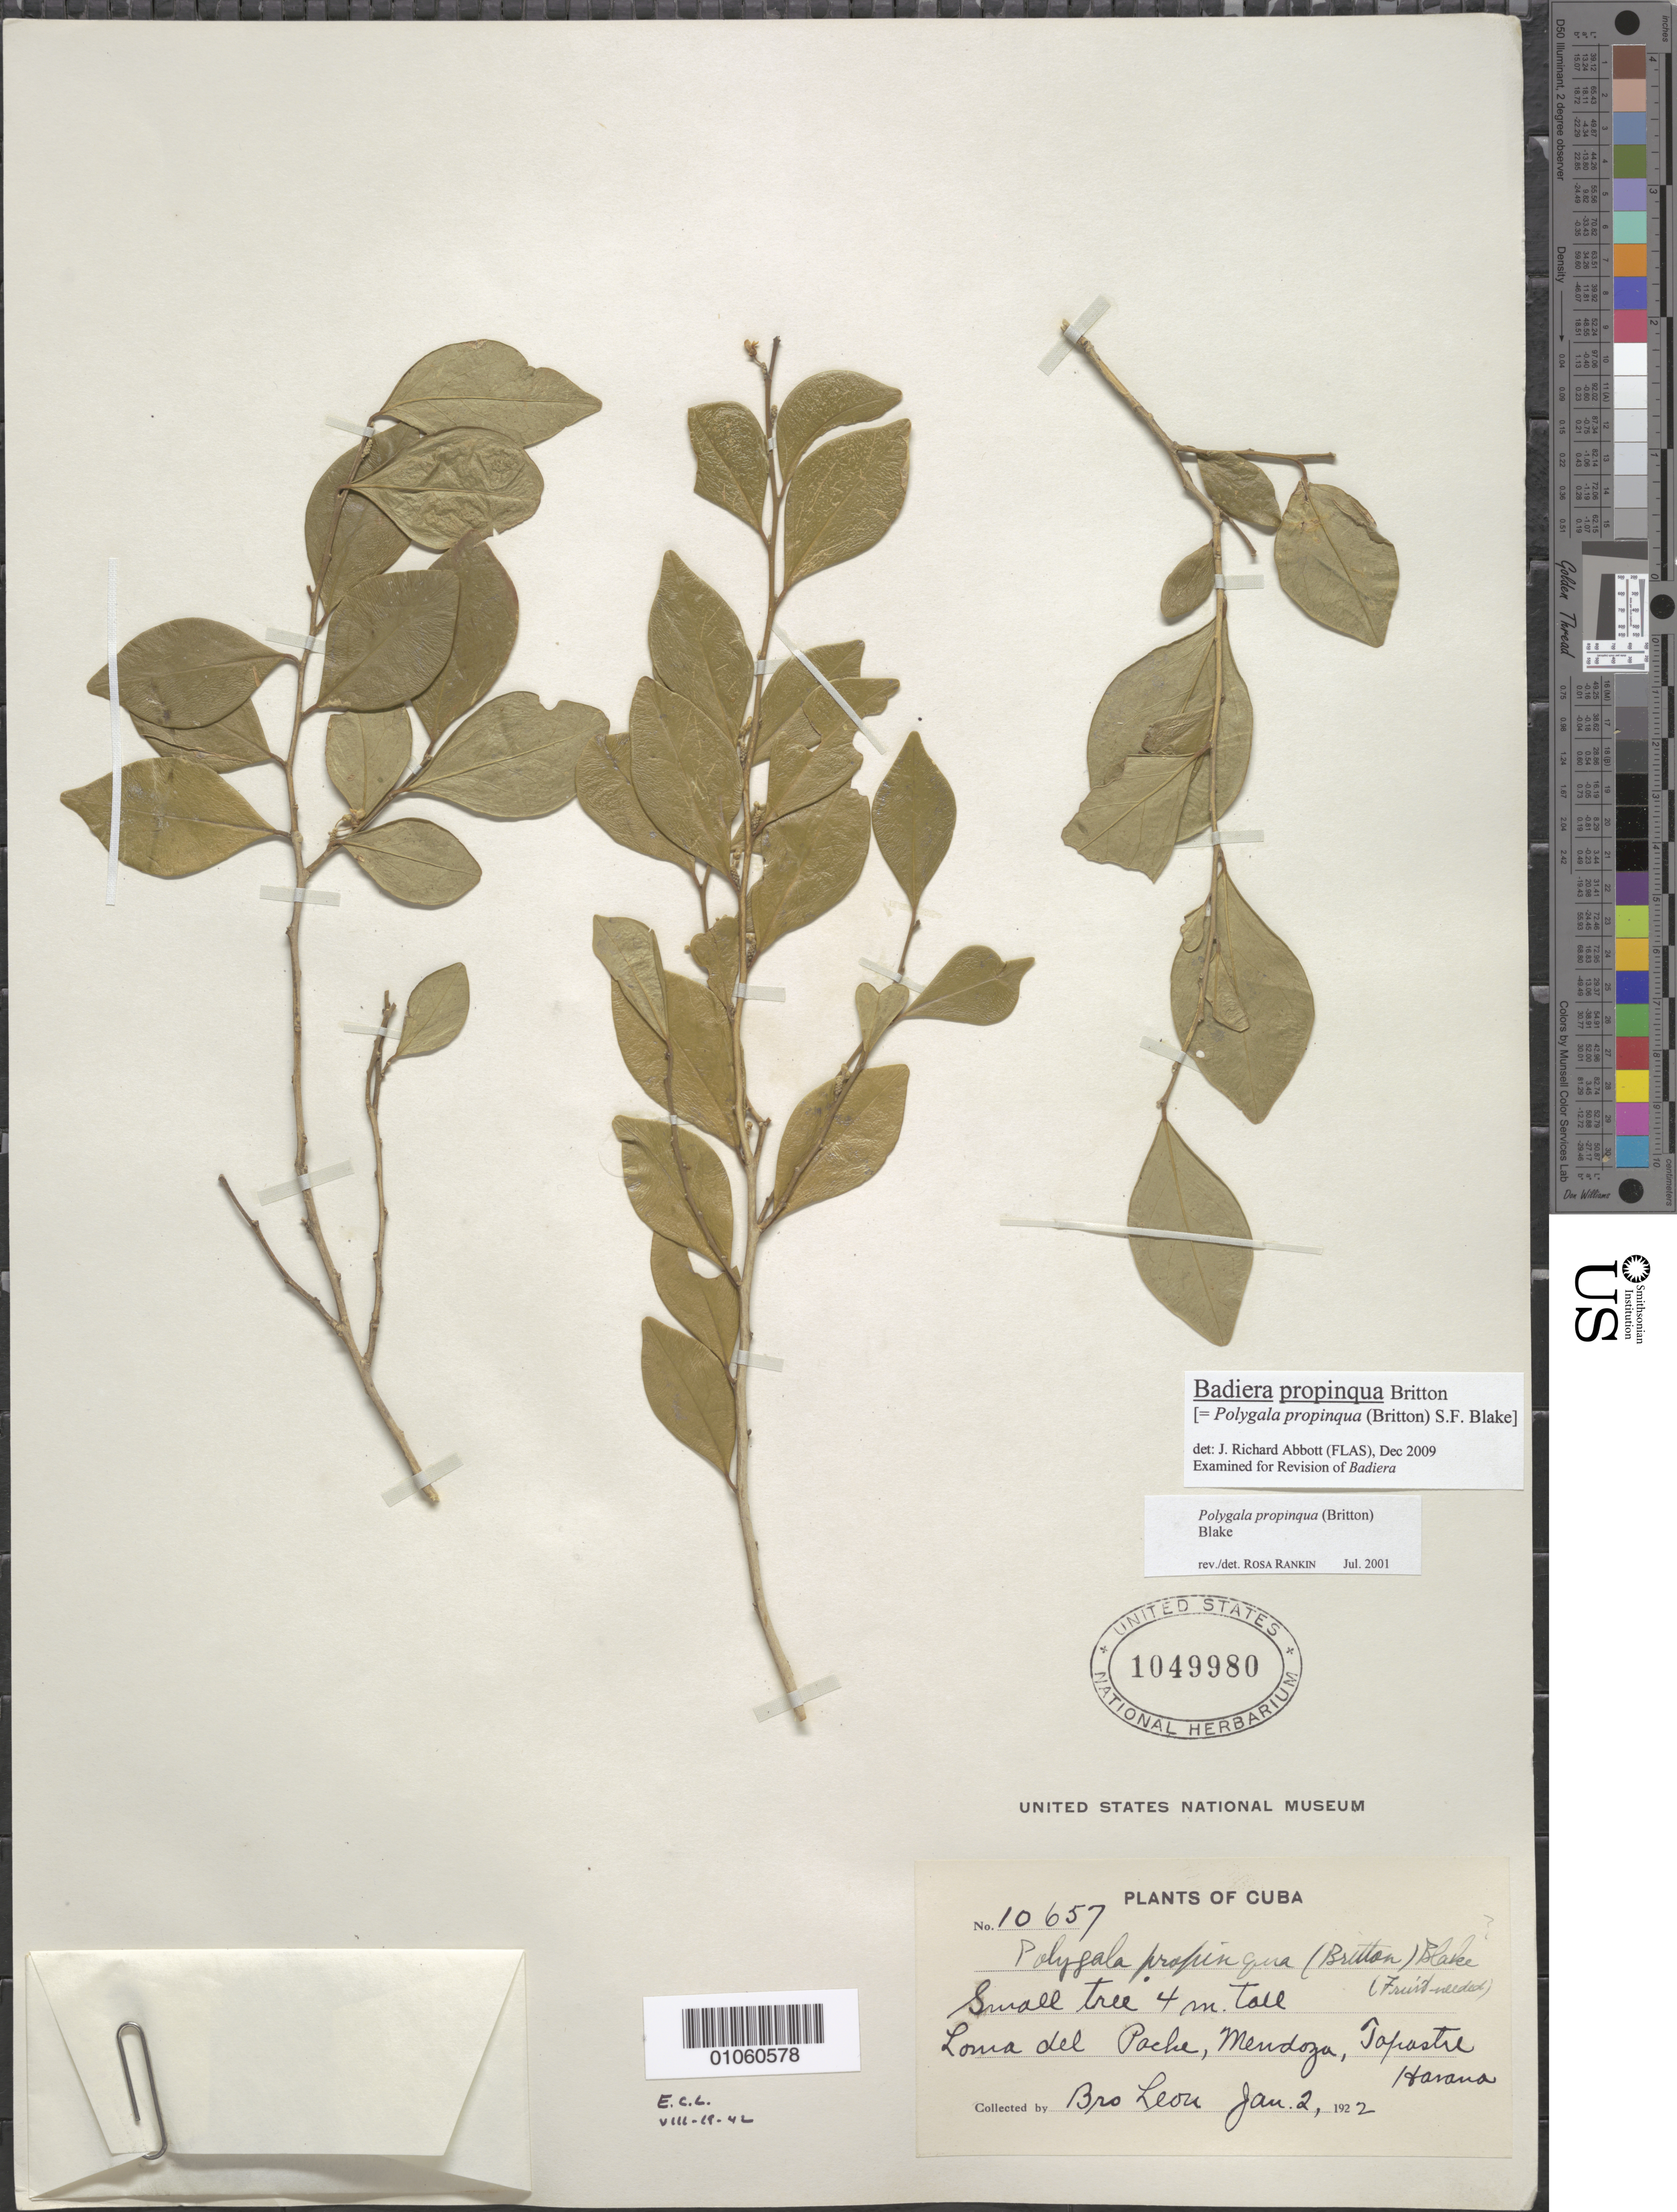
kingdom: Plantae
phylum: Tracheophyta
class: Magnoliopsida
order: Fabales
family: Polygalaceae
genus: Badiera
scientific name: Badiera propinqua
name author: Britton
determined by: Abbott, J. R., (FLAS)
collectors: Bro. León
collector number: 10657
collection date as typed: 02 Jan 1922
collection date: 1922-01-02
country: Cuba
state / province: La Habana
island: Cuba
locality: Loma del Pache, Mendoza, Tapastre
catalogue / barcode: US 1049980